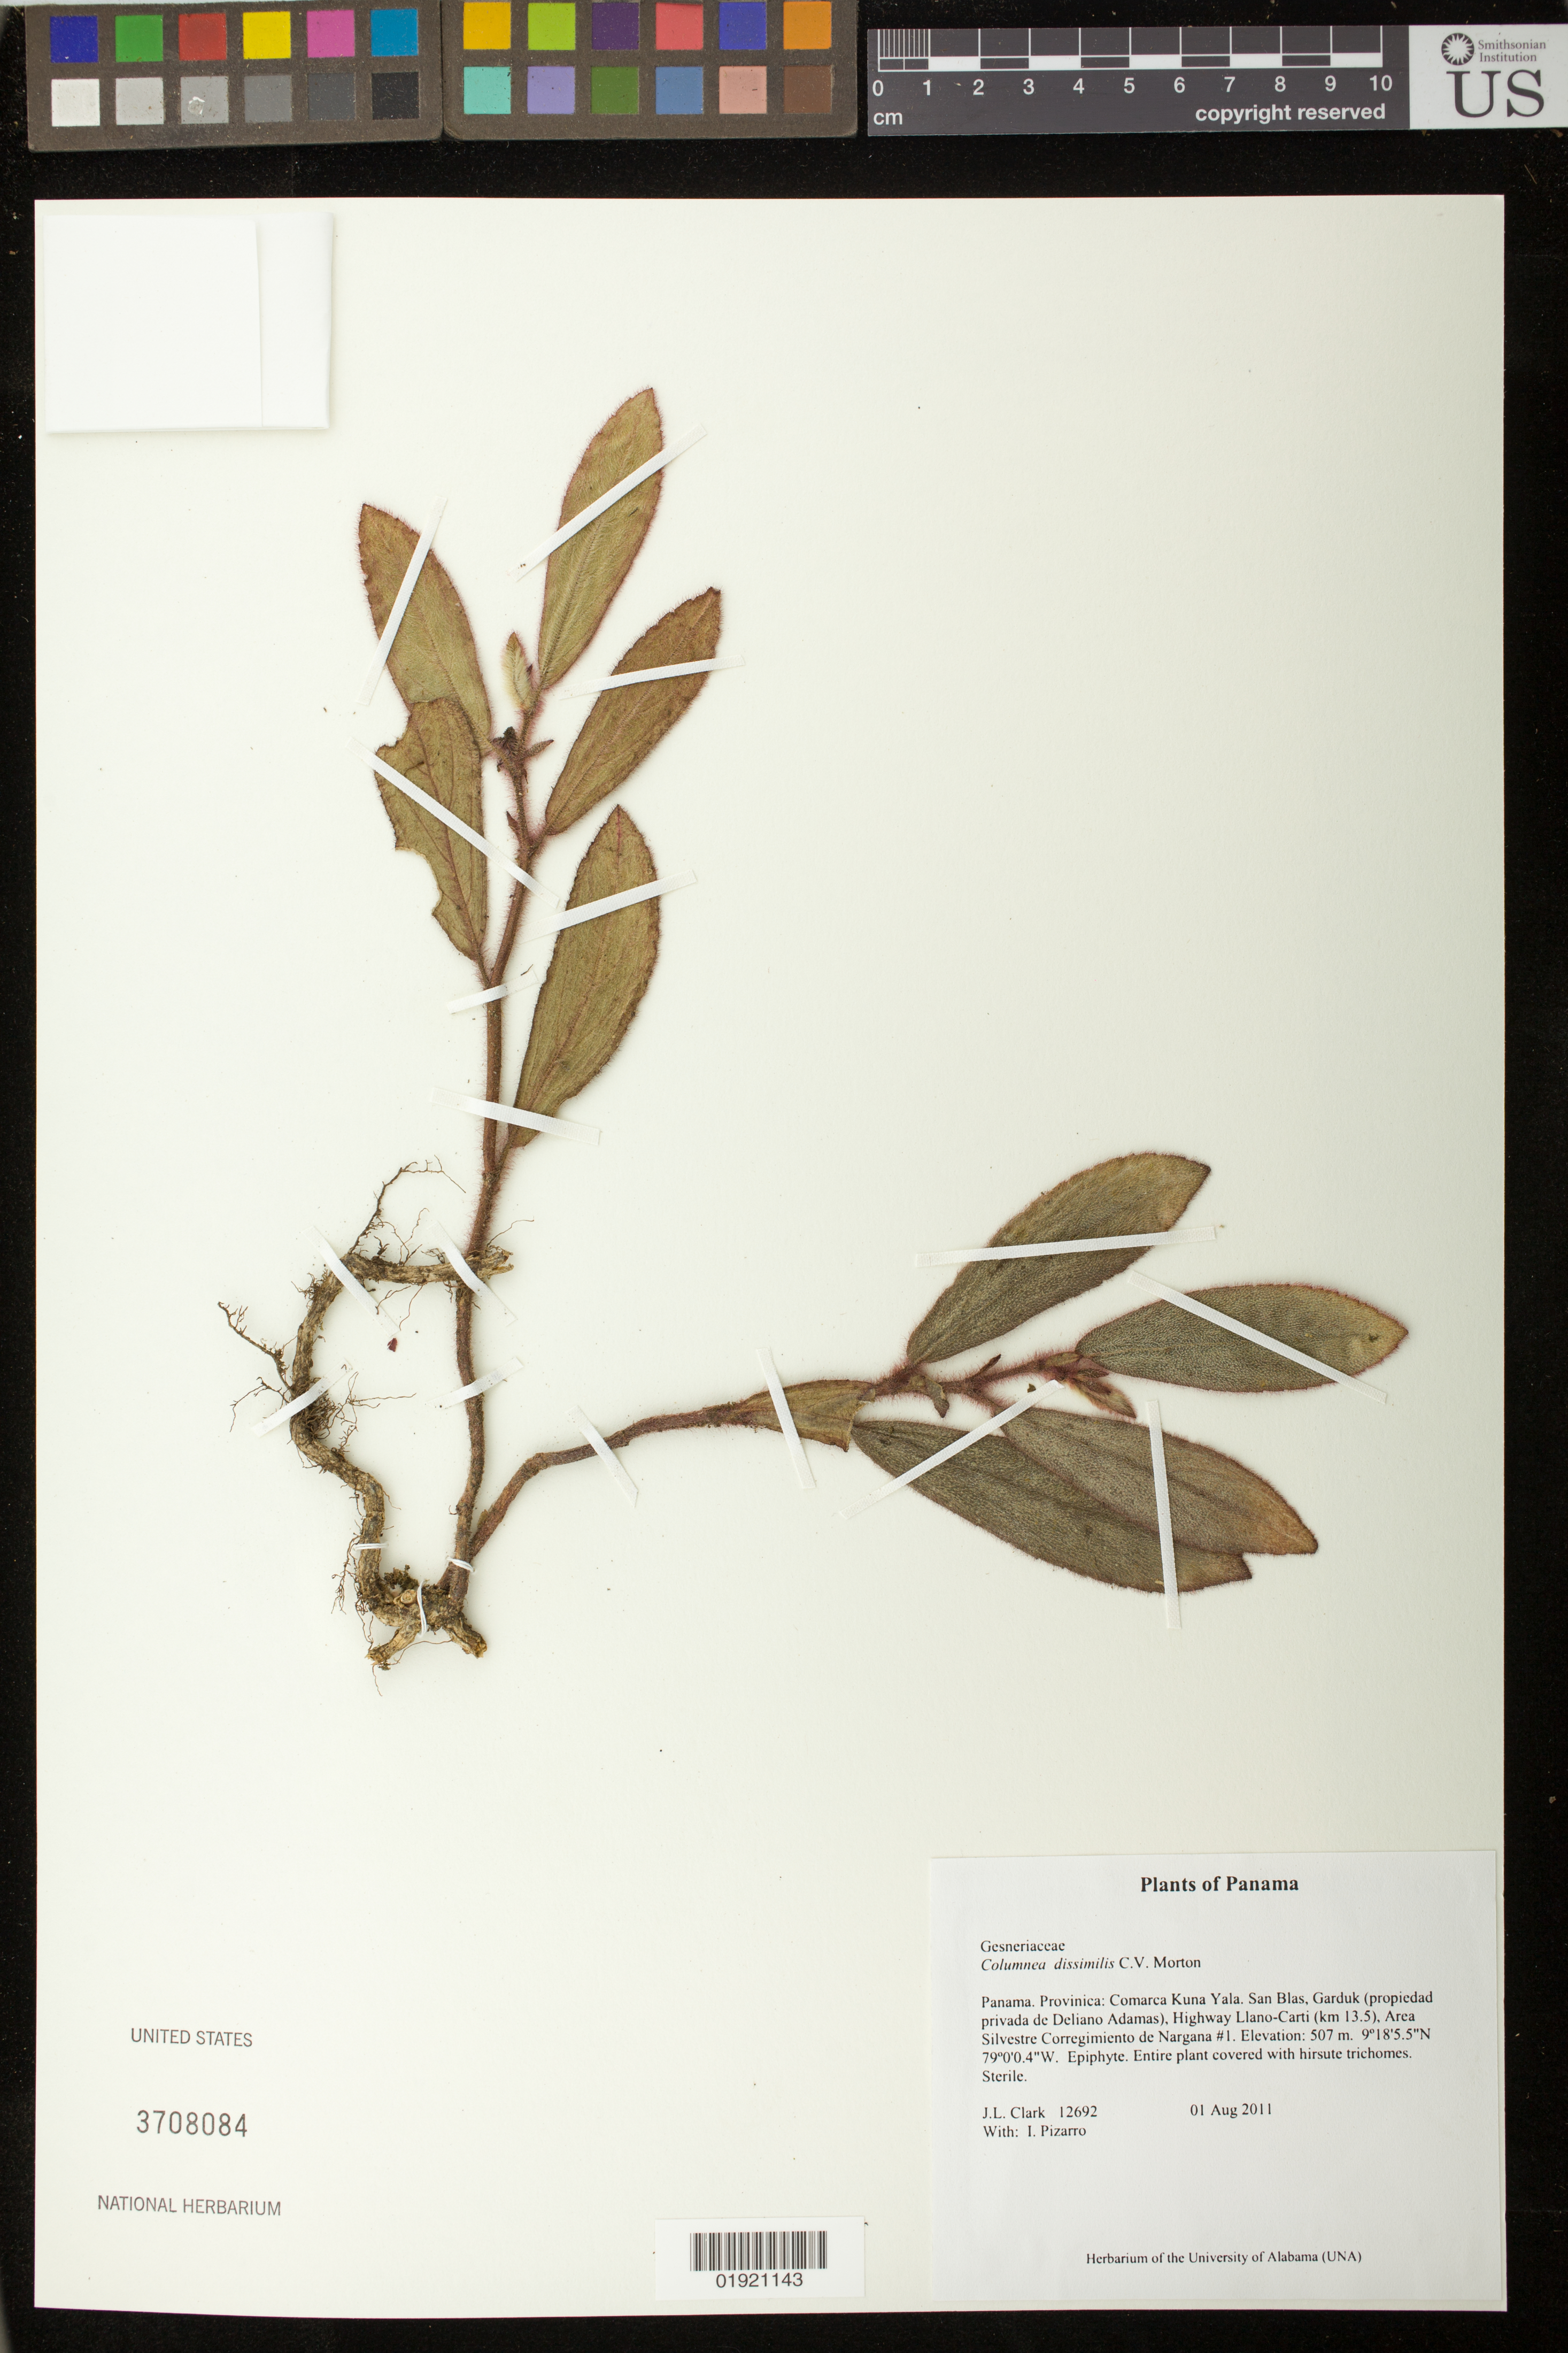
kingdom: Plantae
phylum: Tracheophyta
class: Magnoliopsida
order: Lamiales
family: Gesneriaceae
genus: Columnea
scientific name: Columnea dissimilis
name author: C.V. Morton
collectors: J. L. Clark & I. Pizarro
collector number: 12692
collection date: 2011-08-01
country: Panama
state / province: Kuna Yala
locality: Provincia: Comarca Kuna Yala. San Blas, Garduk (propriedad privada de Deliano Adamas), Highway Llano-Carti (km 13.5). Area Silvestre Corregimiento de Nargana #1.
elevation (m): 507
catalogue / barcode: US 3708084